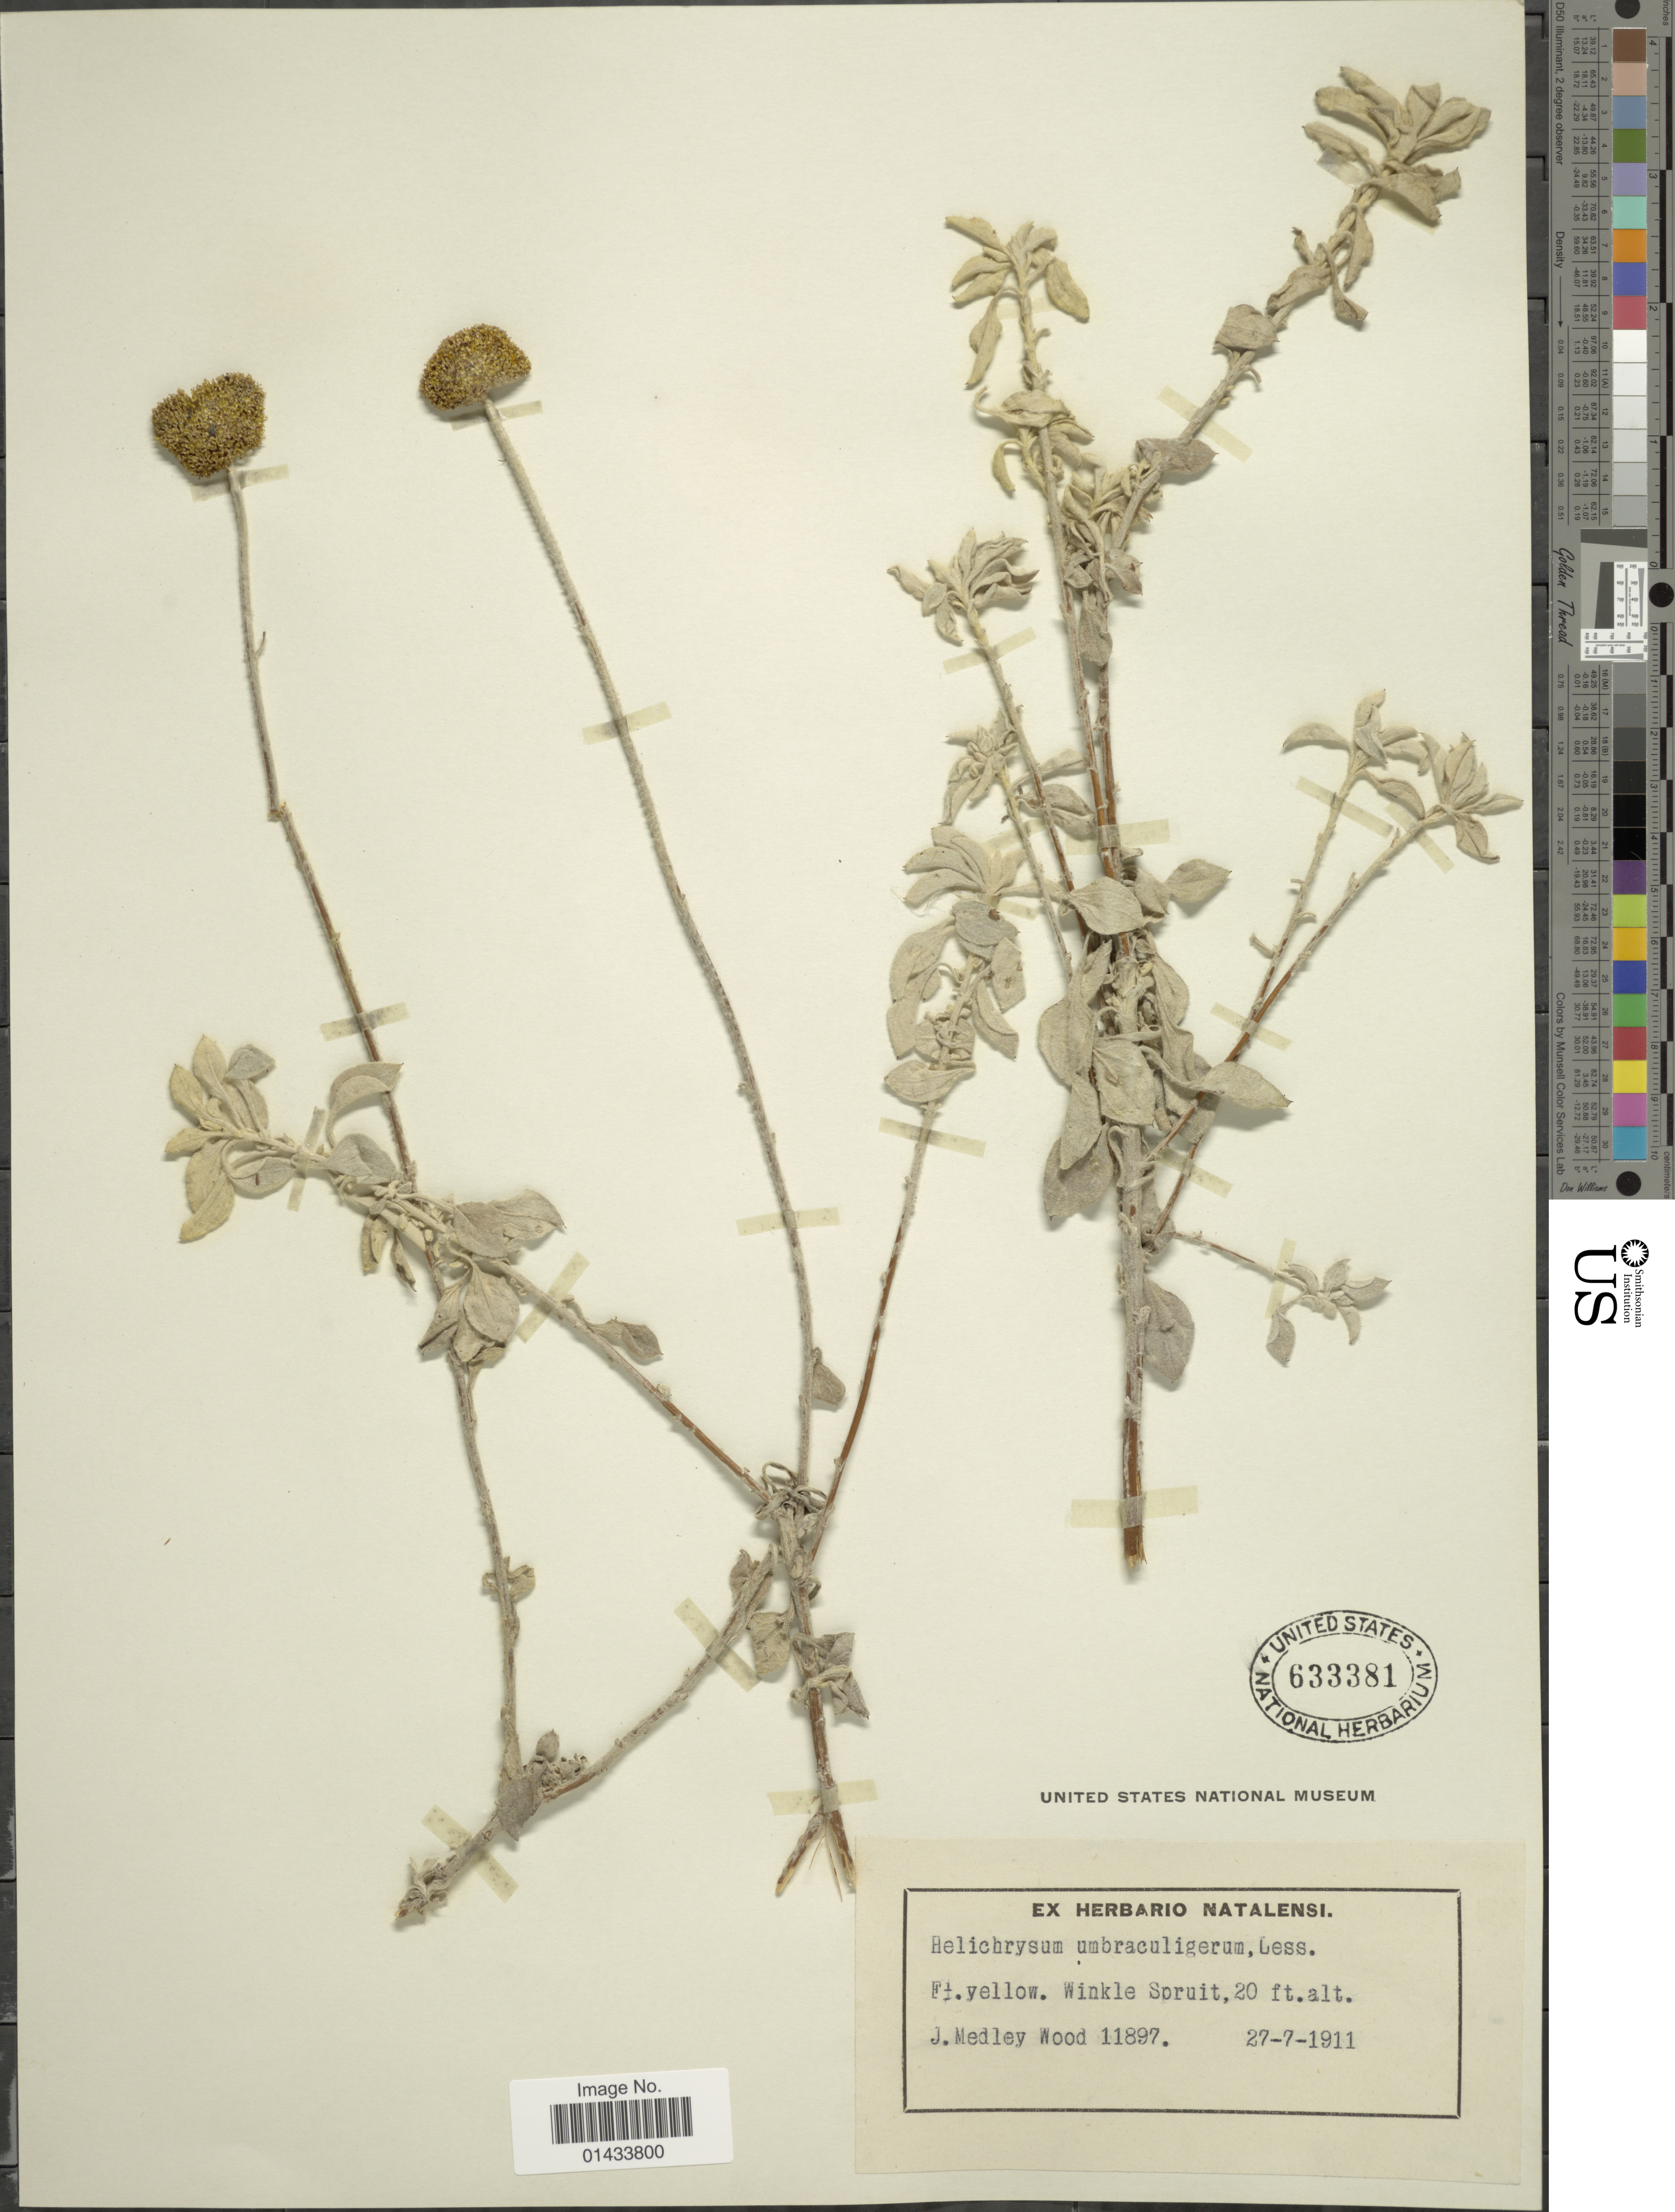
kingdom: Plantae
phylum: Tracheophyta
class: Magnoliopsida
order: Asterales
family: Asteraceae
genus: Helichrysum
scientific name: Helichrysum umbraculigerum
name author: Less.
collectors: J. M. Wood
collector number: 11897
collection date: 1911-07-27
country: South Africa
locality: Winkle Spruit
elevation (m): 6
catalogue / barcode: US 633381